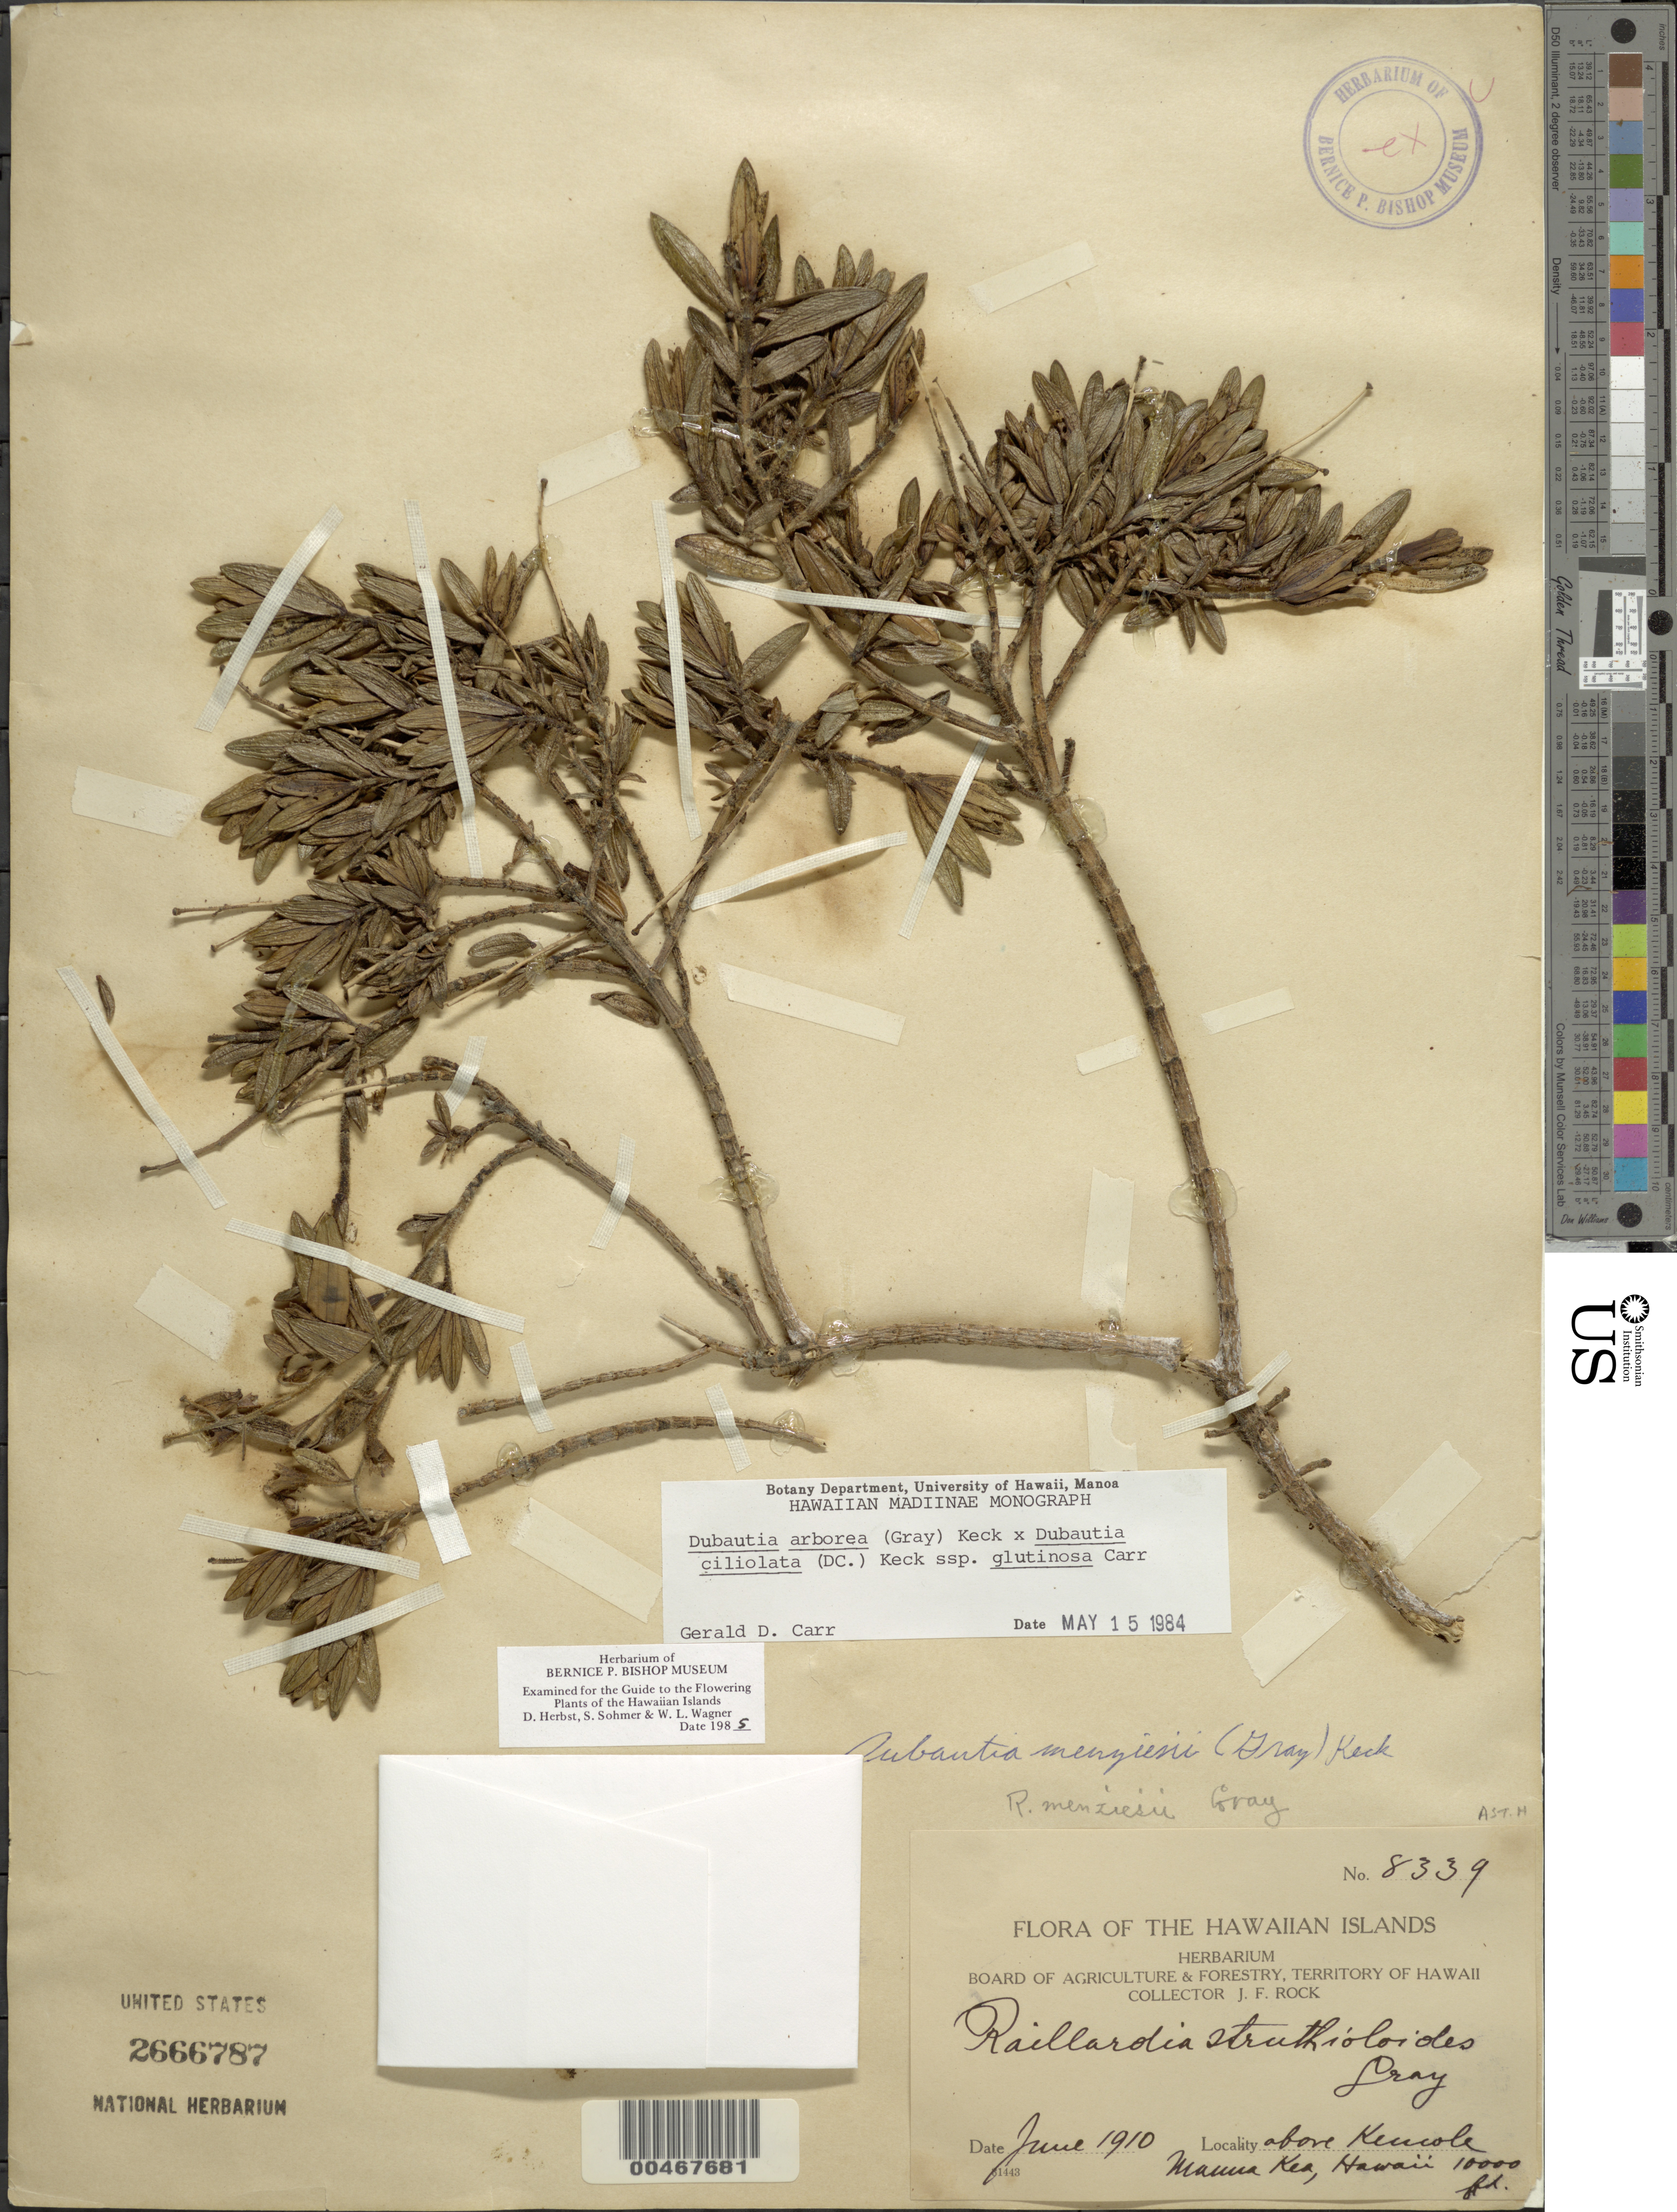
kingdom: Plantae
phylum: Tracheophyta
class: Magnoliopsida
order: Asterales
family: Asteraceae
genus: Dubautia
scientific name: Dubautia arborea x D. ciliolata var. glutinosa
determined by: Carr, G. D.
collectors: J. F. Rock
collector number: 8339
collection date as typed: Jun 1910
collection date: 1910-06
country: United States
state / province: Hawaii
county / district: Hawaii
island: Hawaii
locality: Above Keucole, Mauna Kea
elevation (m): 3048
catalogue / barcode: US 2666787